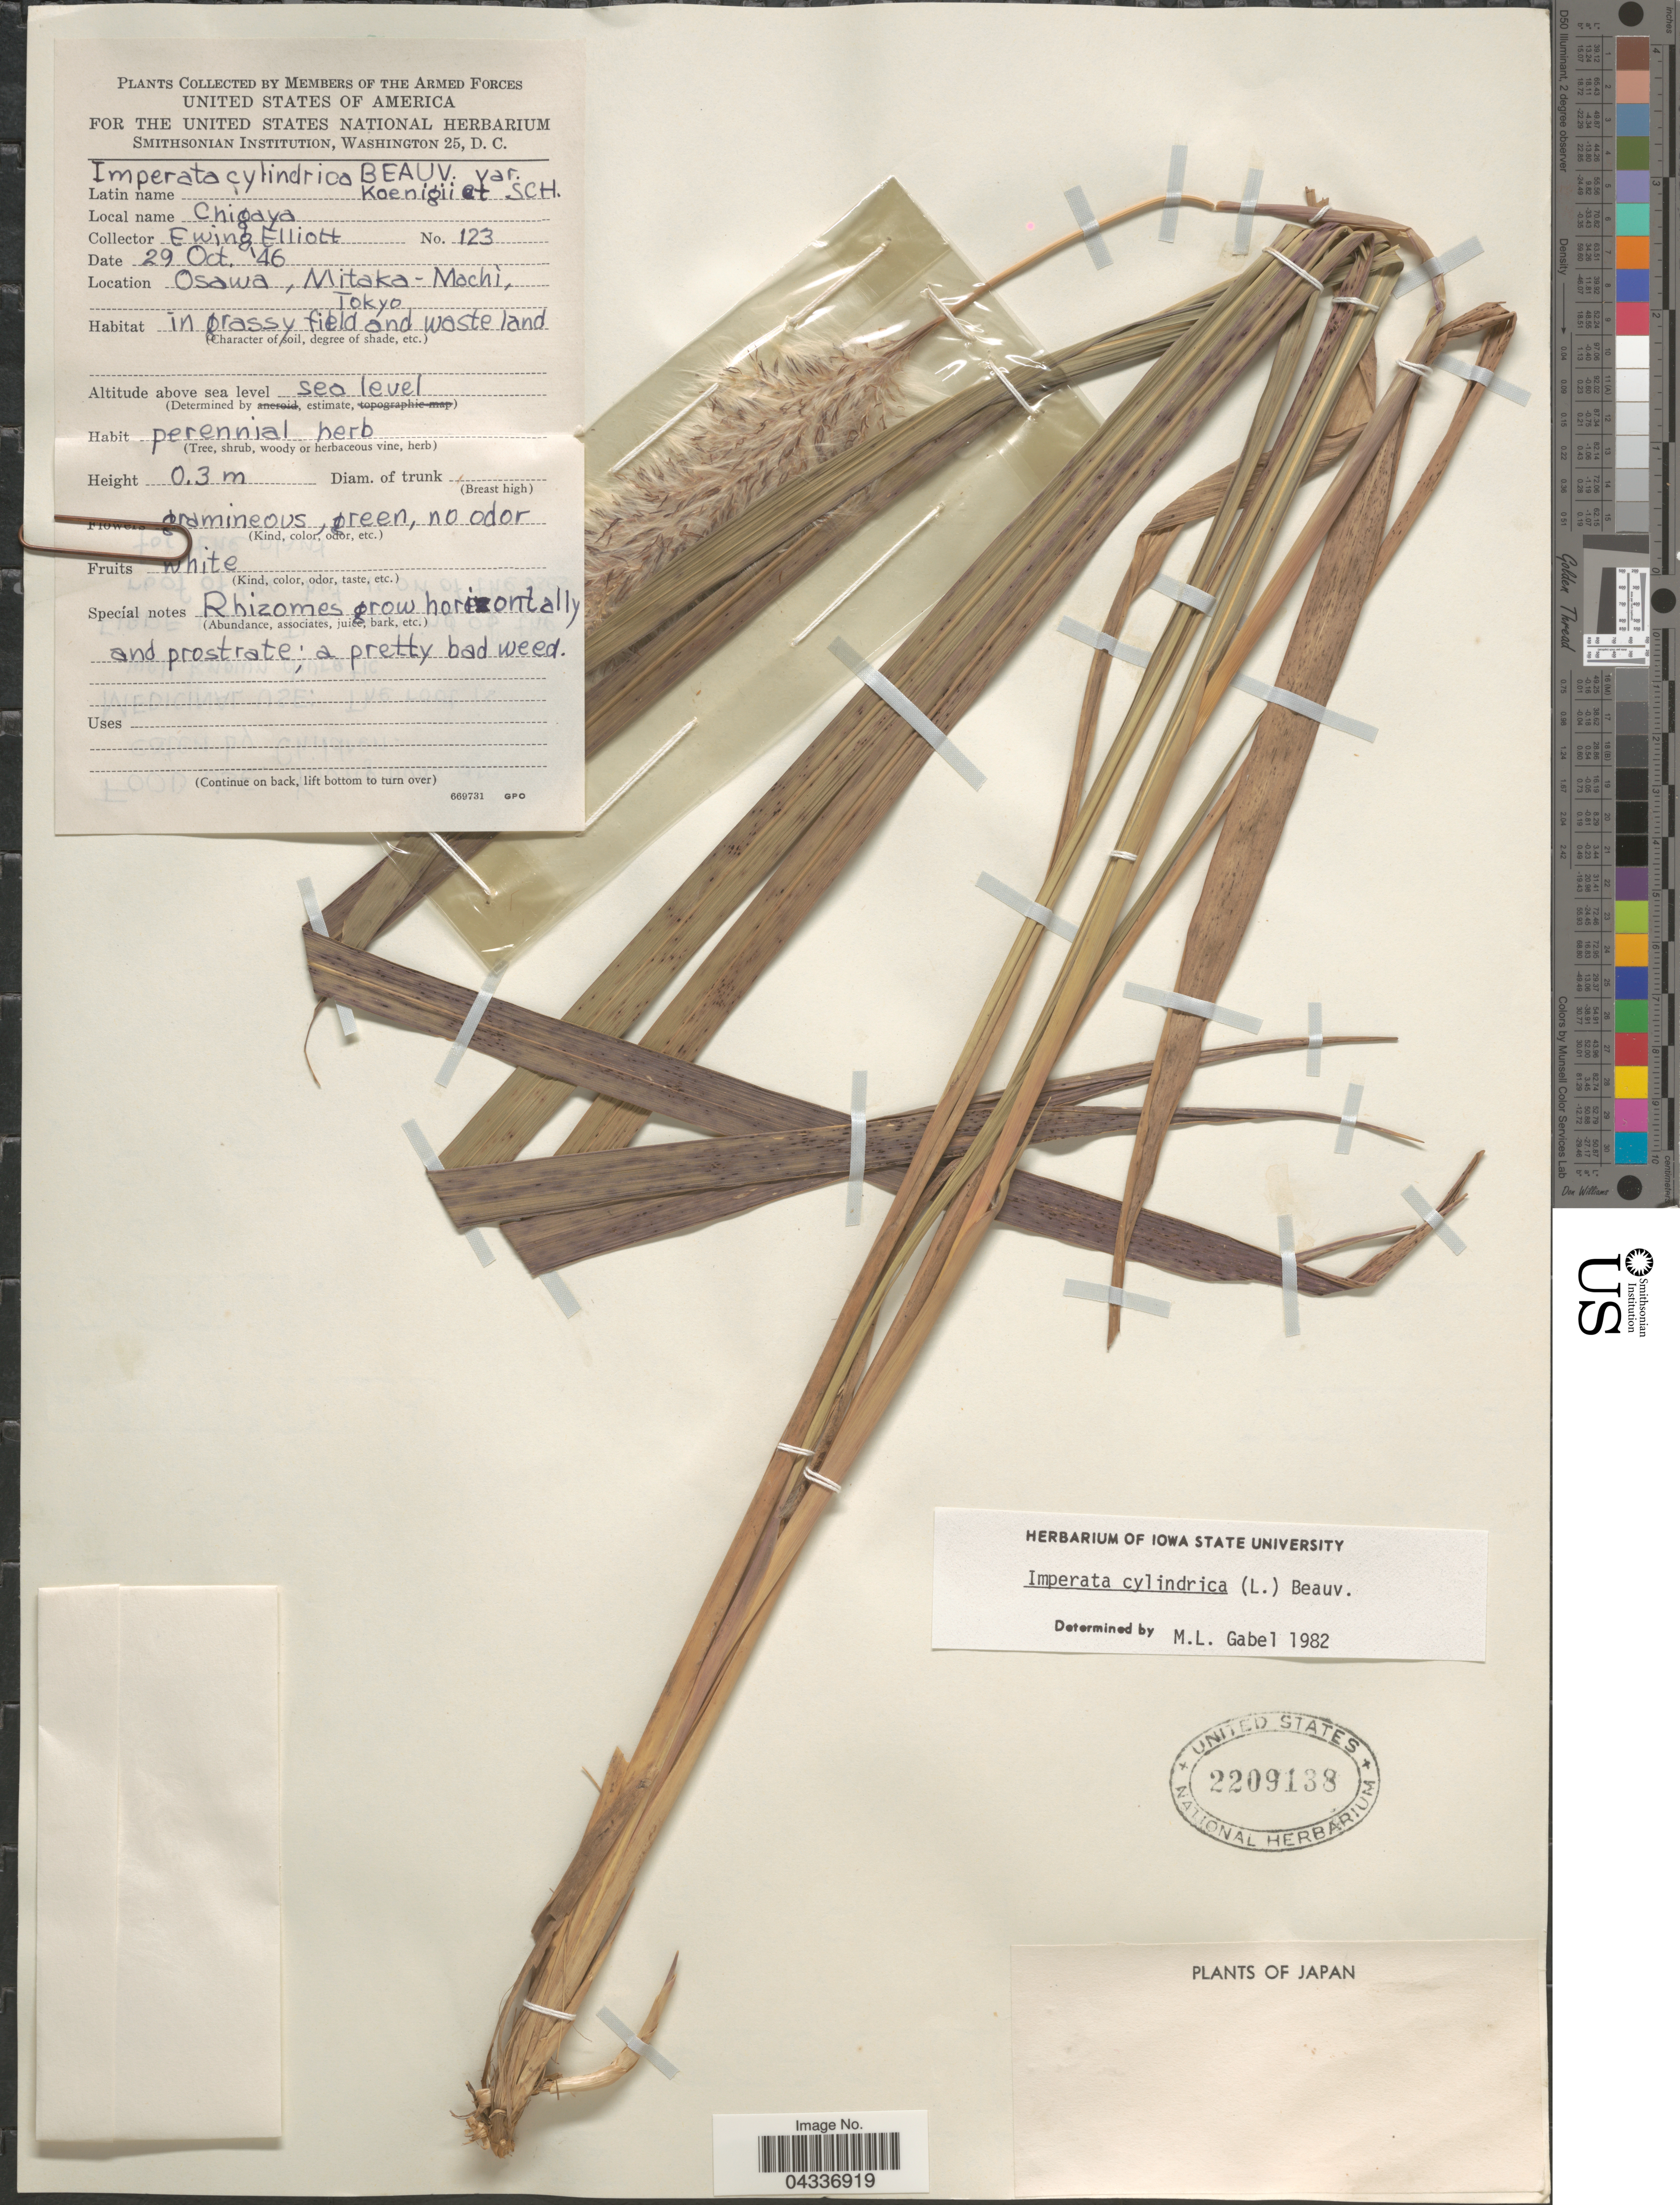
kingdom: Plantae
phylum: Tracheophyta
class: Liliopsida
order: Poales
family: Poaceae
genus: Imperata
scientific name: Imperata cylindrica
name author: (L.) P. Beauv.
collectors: E. Elliott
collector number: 123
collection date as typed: Transcribed d/m/y: 29/10/46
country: Japan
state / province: Tokyo, Federal City of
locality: Osawa, Mitaka-Machi.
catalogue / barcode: US 2209138